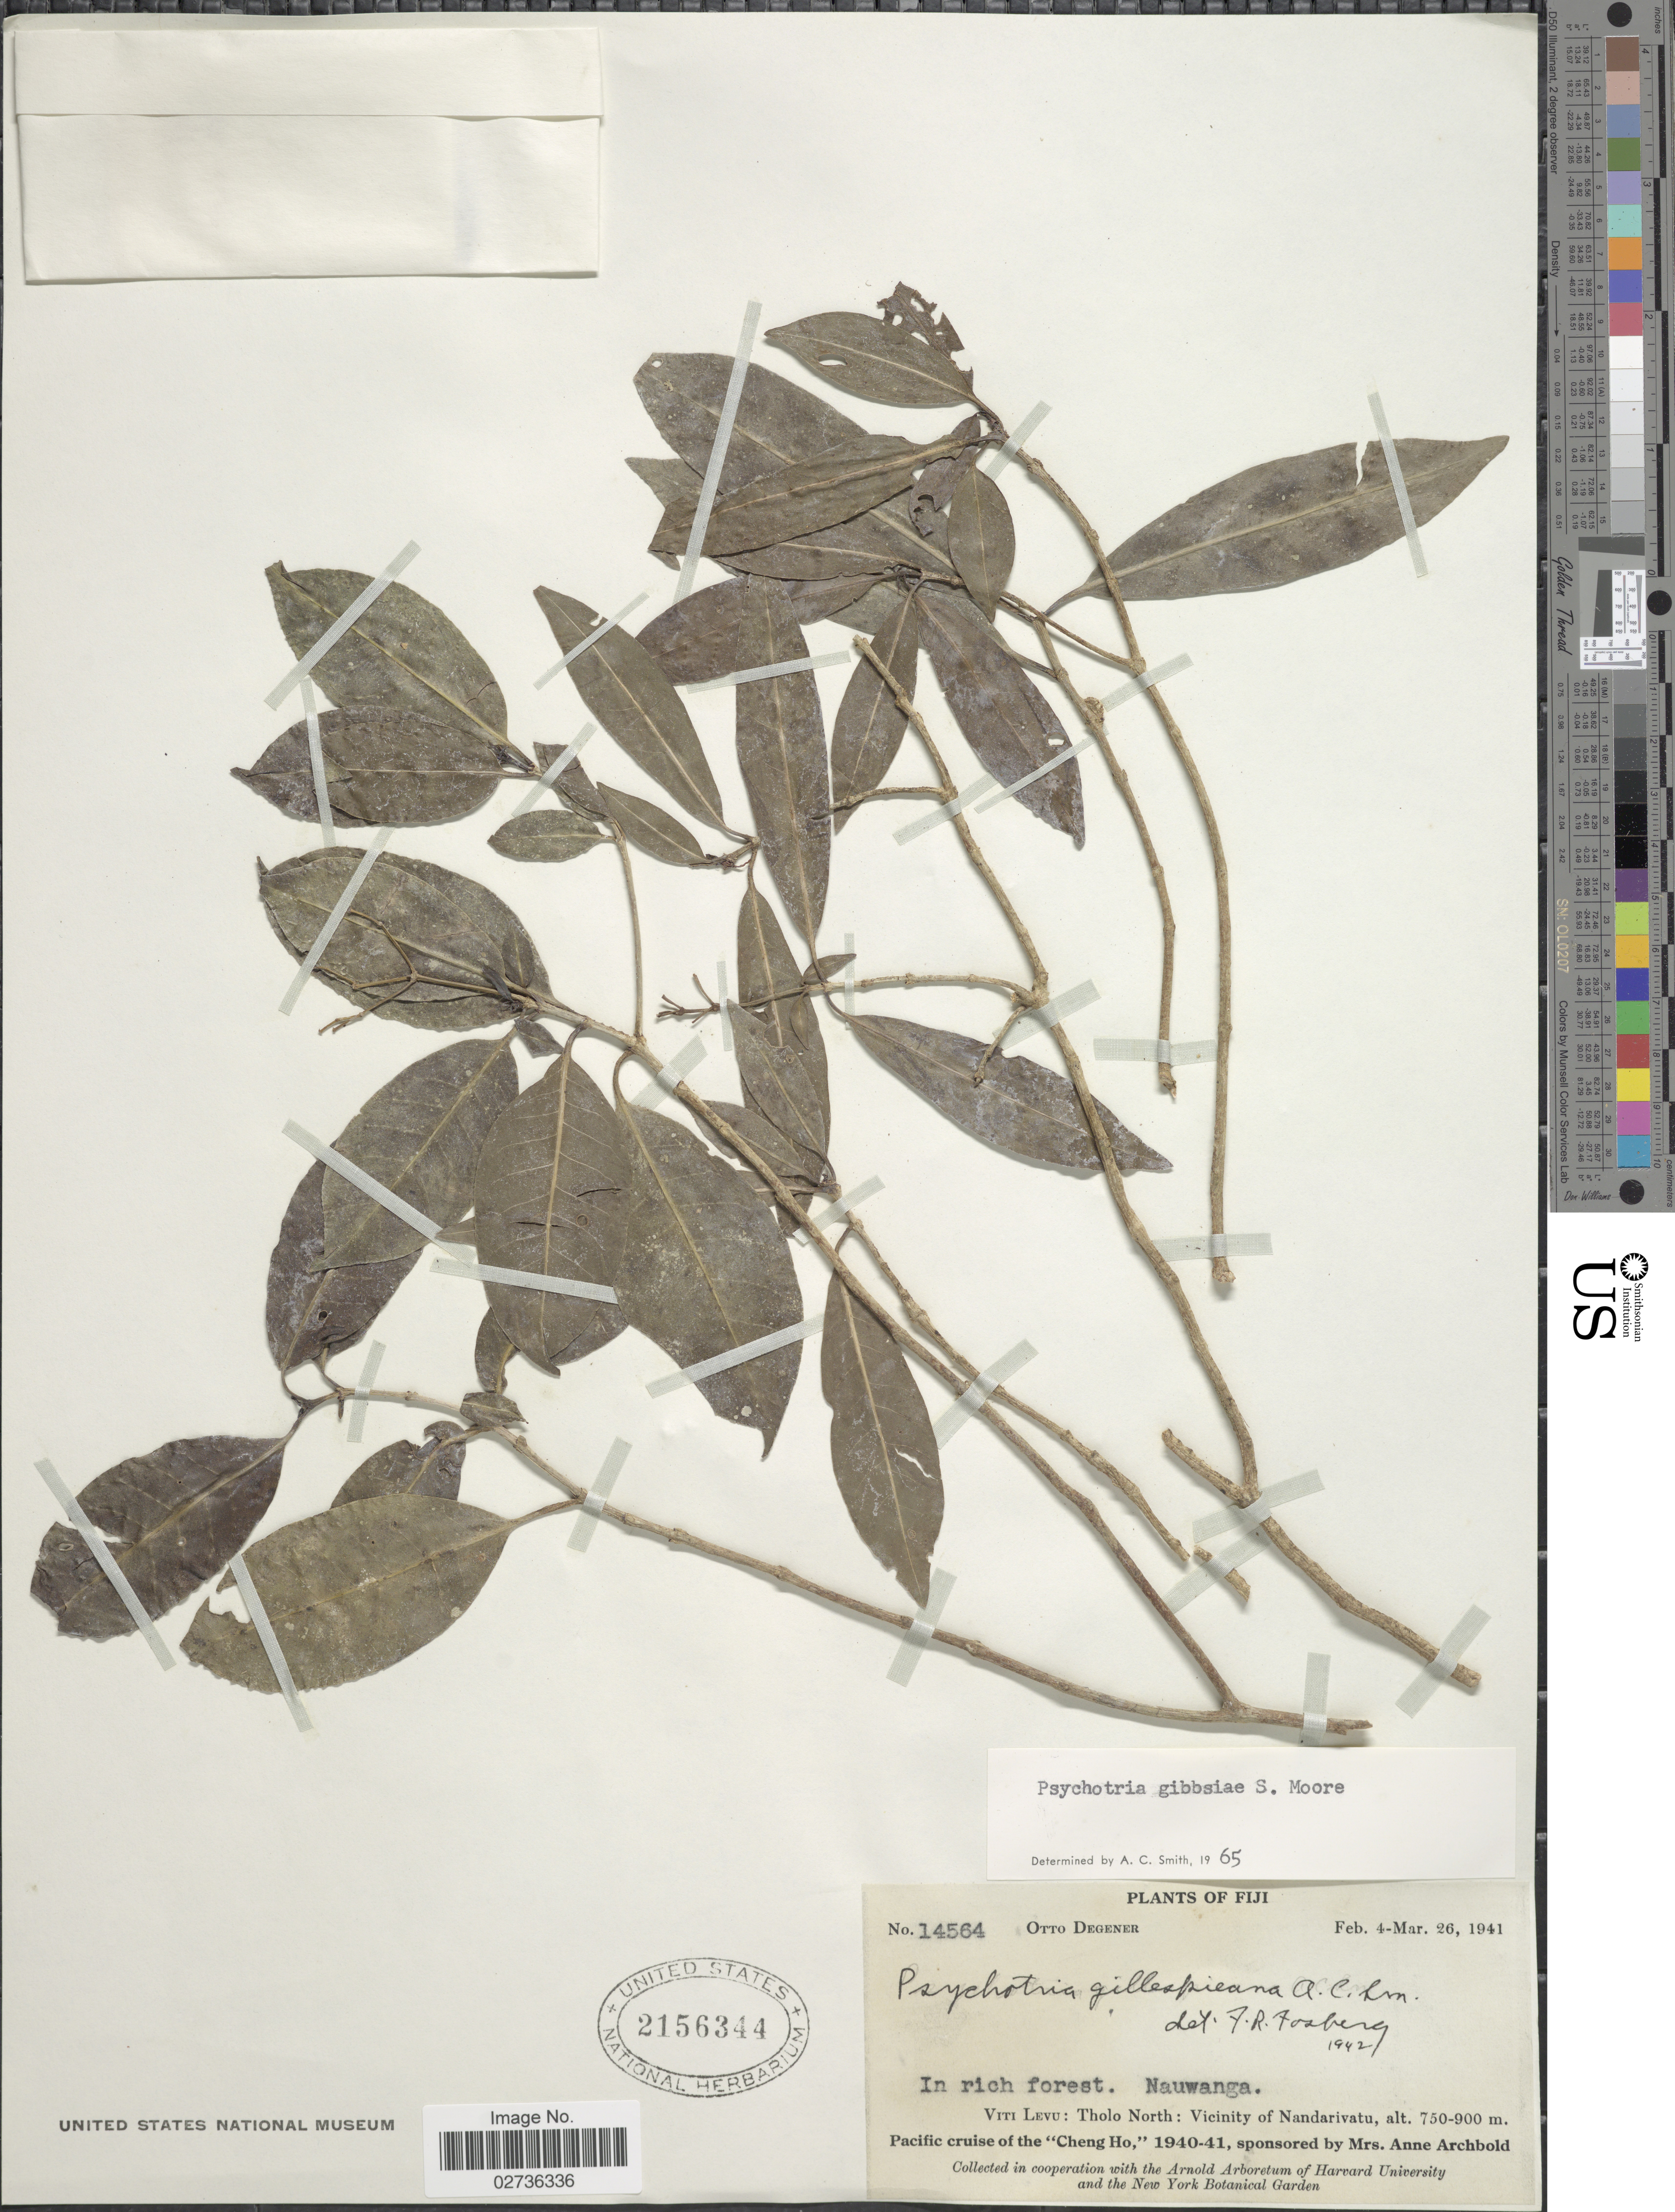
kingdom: Plantae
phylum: Tracheophyta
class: Magnoliopsida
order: Gentianales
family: Rubiaceae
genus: Psychotria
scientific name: Psychotria gibbsiae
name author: S. Moore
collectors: O. Degener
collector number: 14564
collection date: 1941-02-04/1941-03-26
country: Fiji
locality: Nauwanga. Viti Levu: Tholo North: Vicinity of Nandarivatu.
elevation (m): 750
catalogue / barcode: US 2156344